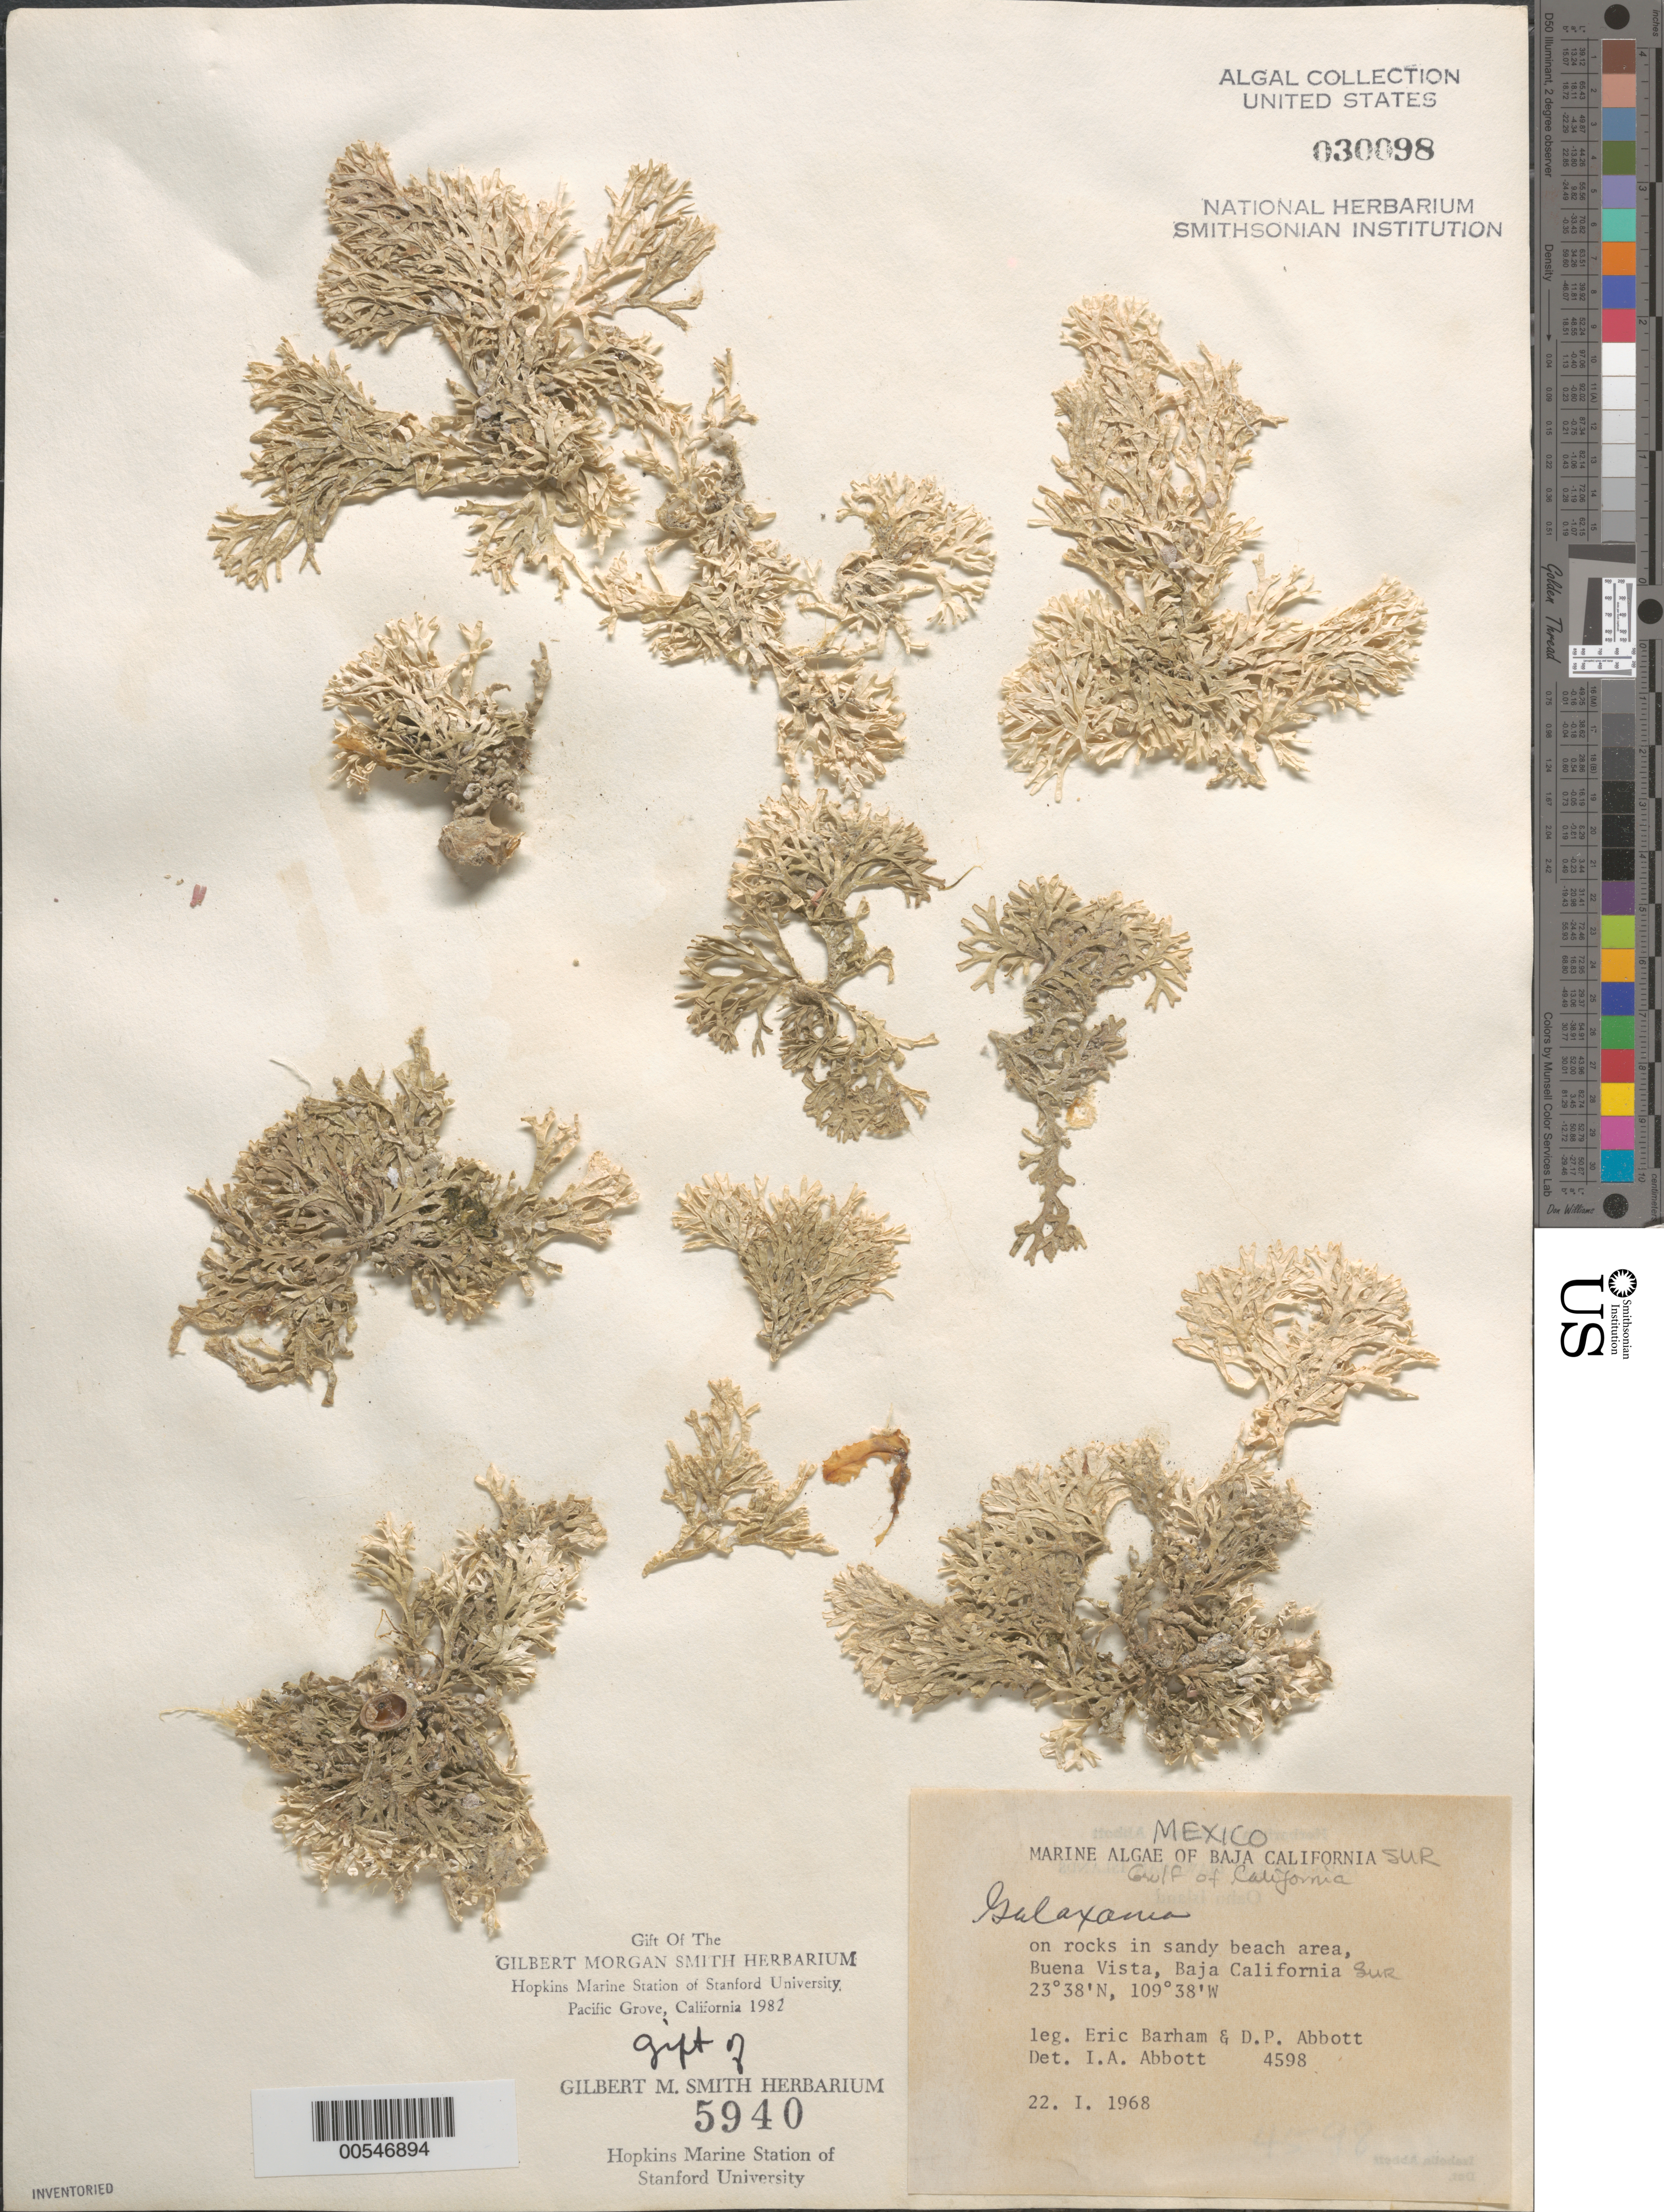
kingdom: Plantae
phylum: Rhodophyta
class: Florideophyceae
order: Nemaliales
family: Galaxauraceae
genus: Galaxaura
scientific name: Galaxaura sp.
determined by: Abbott, Isabella A.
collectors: E. Barham & D. P. Abbott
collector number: IAA 4598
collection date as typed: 22 Jan 1968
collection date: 1968-01-22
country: Mexico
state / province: Baja California Sur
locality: Buena Vista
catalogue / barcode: US 30098